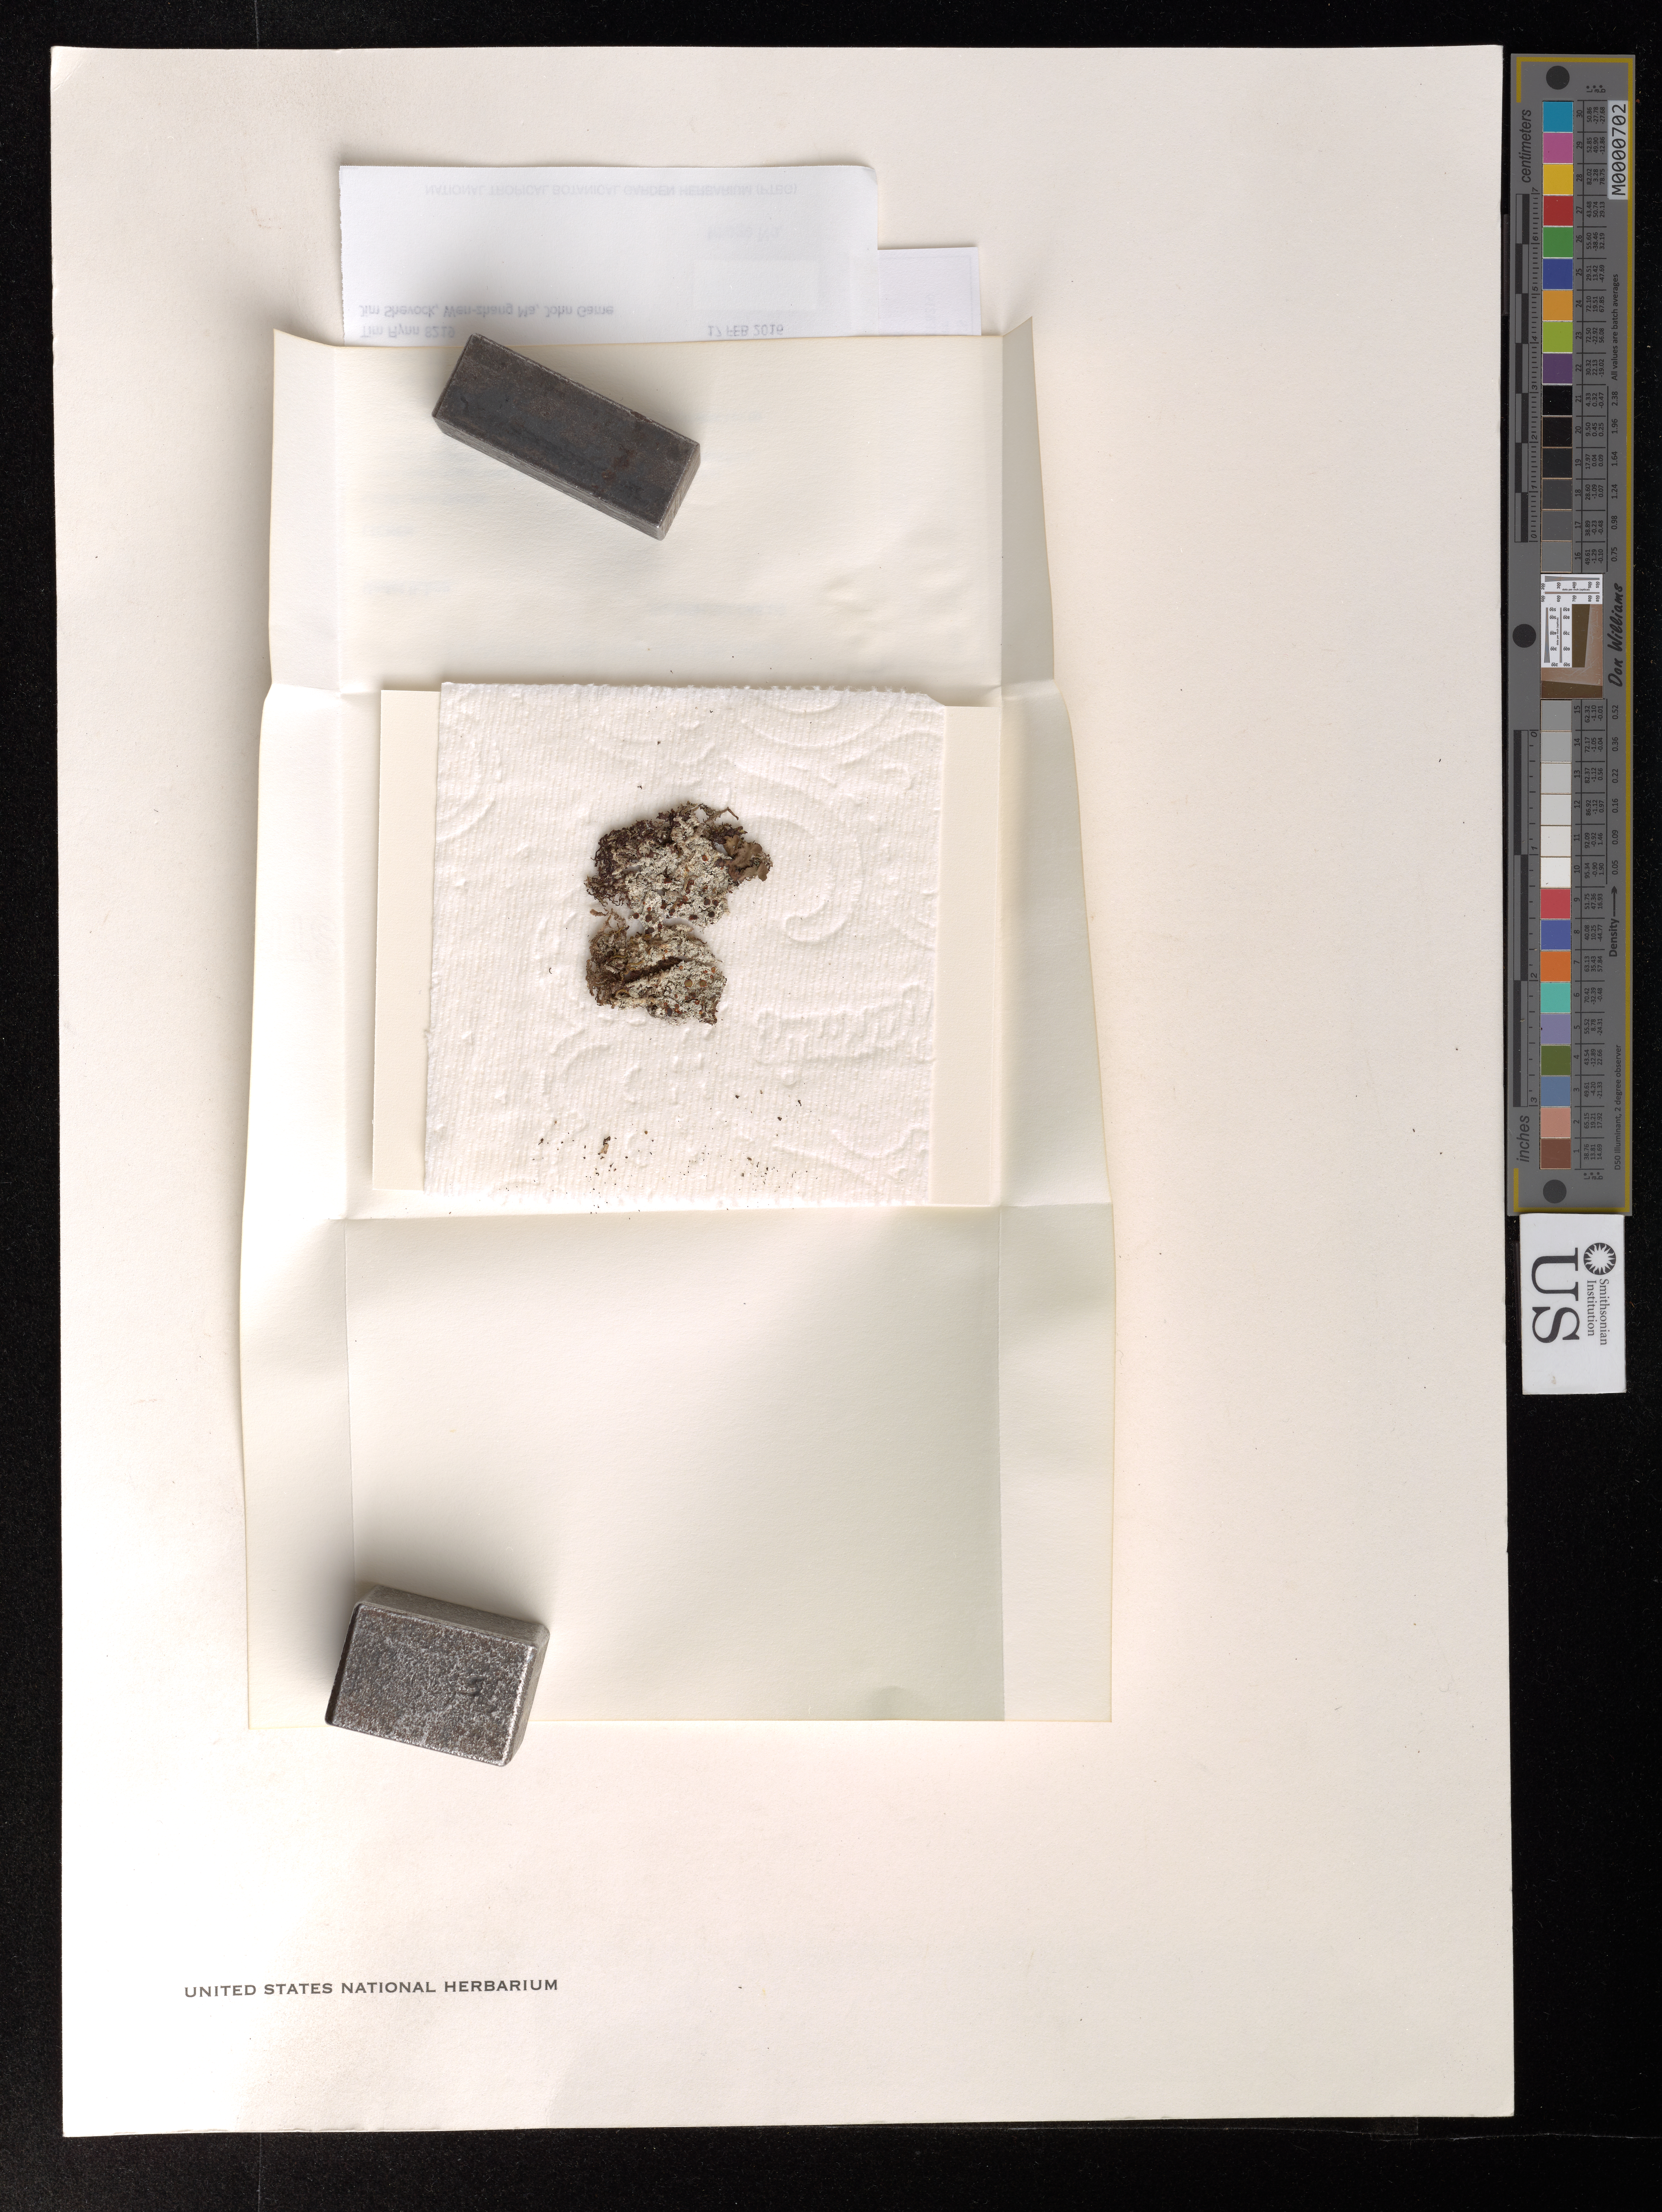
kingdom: Fungi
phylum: Ascomycota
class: Lecanoromycetes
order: Teloschistales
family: Brigantiaeaceae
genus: Brigantiaea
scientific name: Brigantiaea leucoxantha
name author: (Spreng.) R. Sant. & Hafellner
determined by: Smith, C. W.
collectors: T. W. Flynn, J. R. Shevock, W. Ma & J. Game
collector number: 8219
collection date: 2016-02-17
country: United States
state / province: Hawaii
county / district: Kauai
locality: Kauai Lihue District. Hoary Head Range, west from saddle and road to Kipu Kai.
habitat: Secondary vegetatioin. W/ Psidium, Schinus, Psydrax, Passiflora, Cordyline, Stadchytarpheta, and Desmodium.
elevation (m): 277